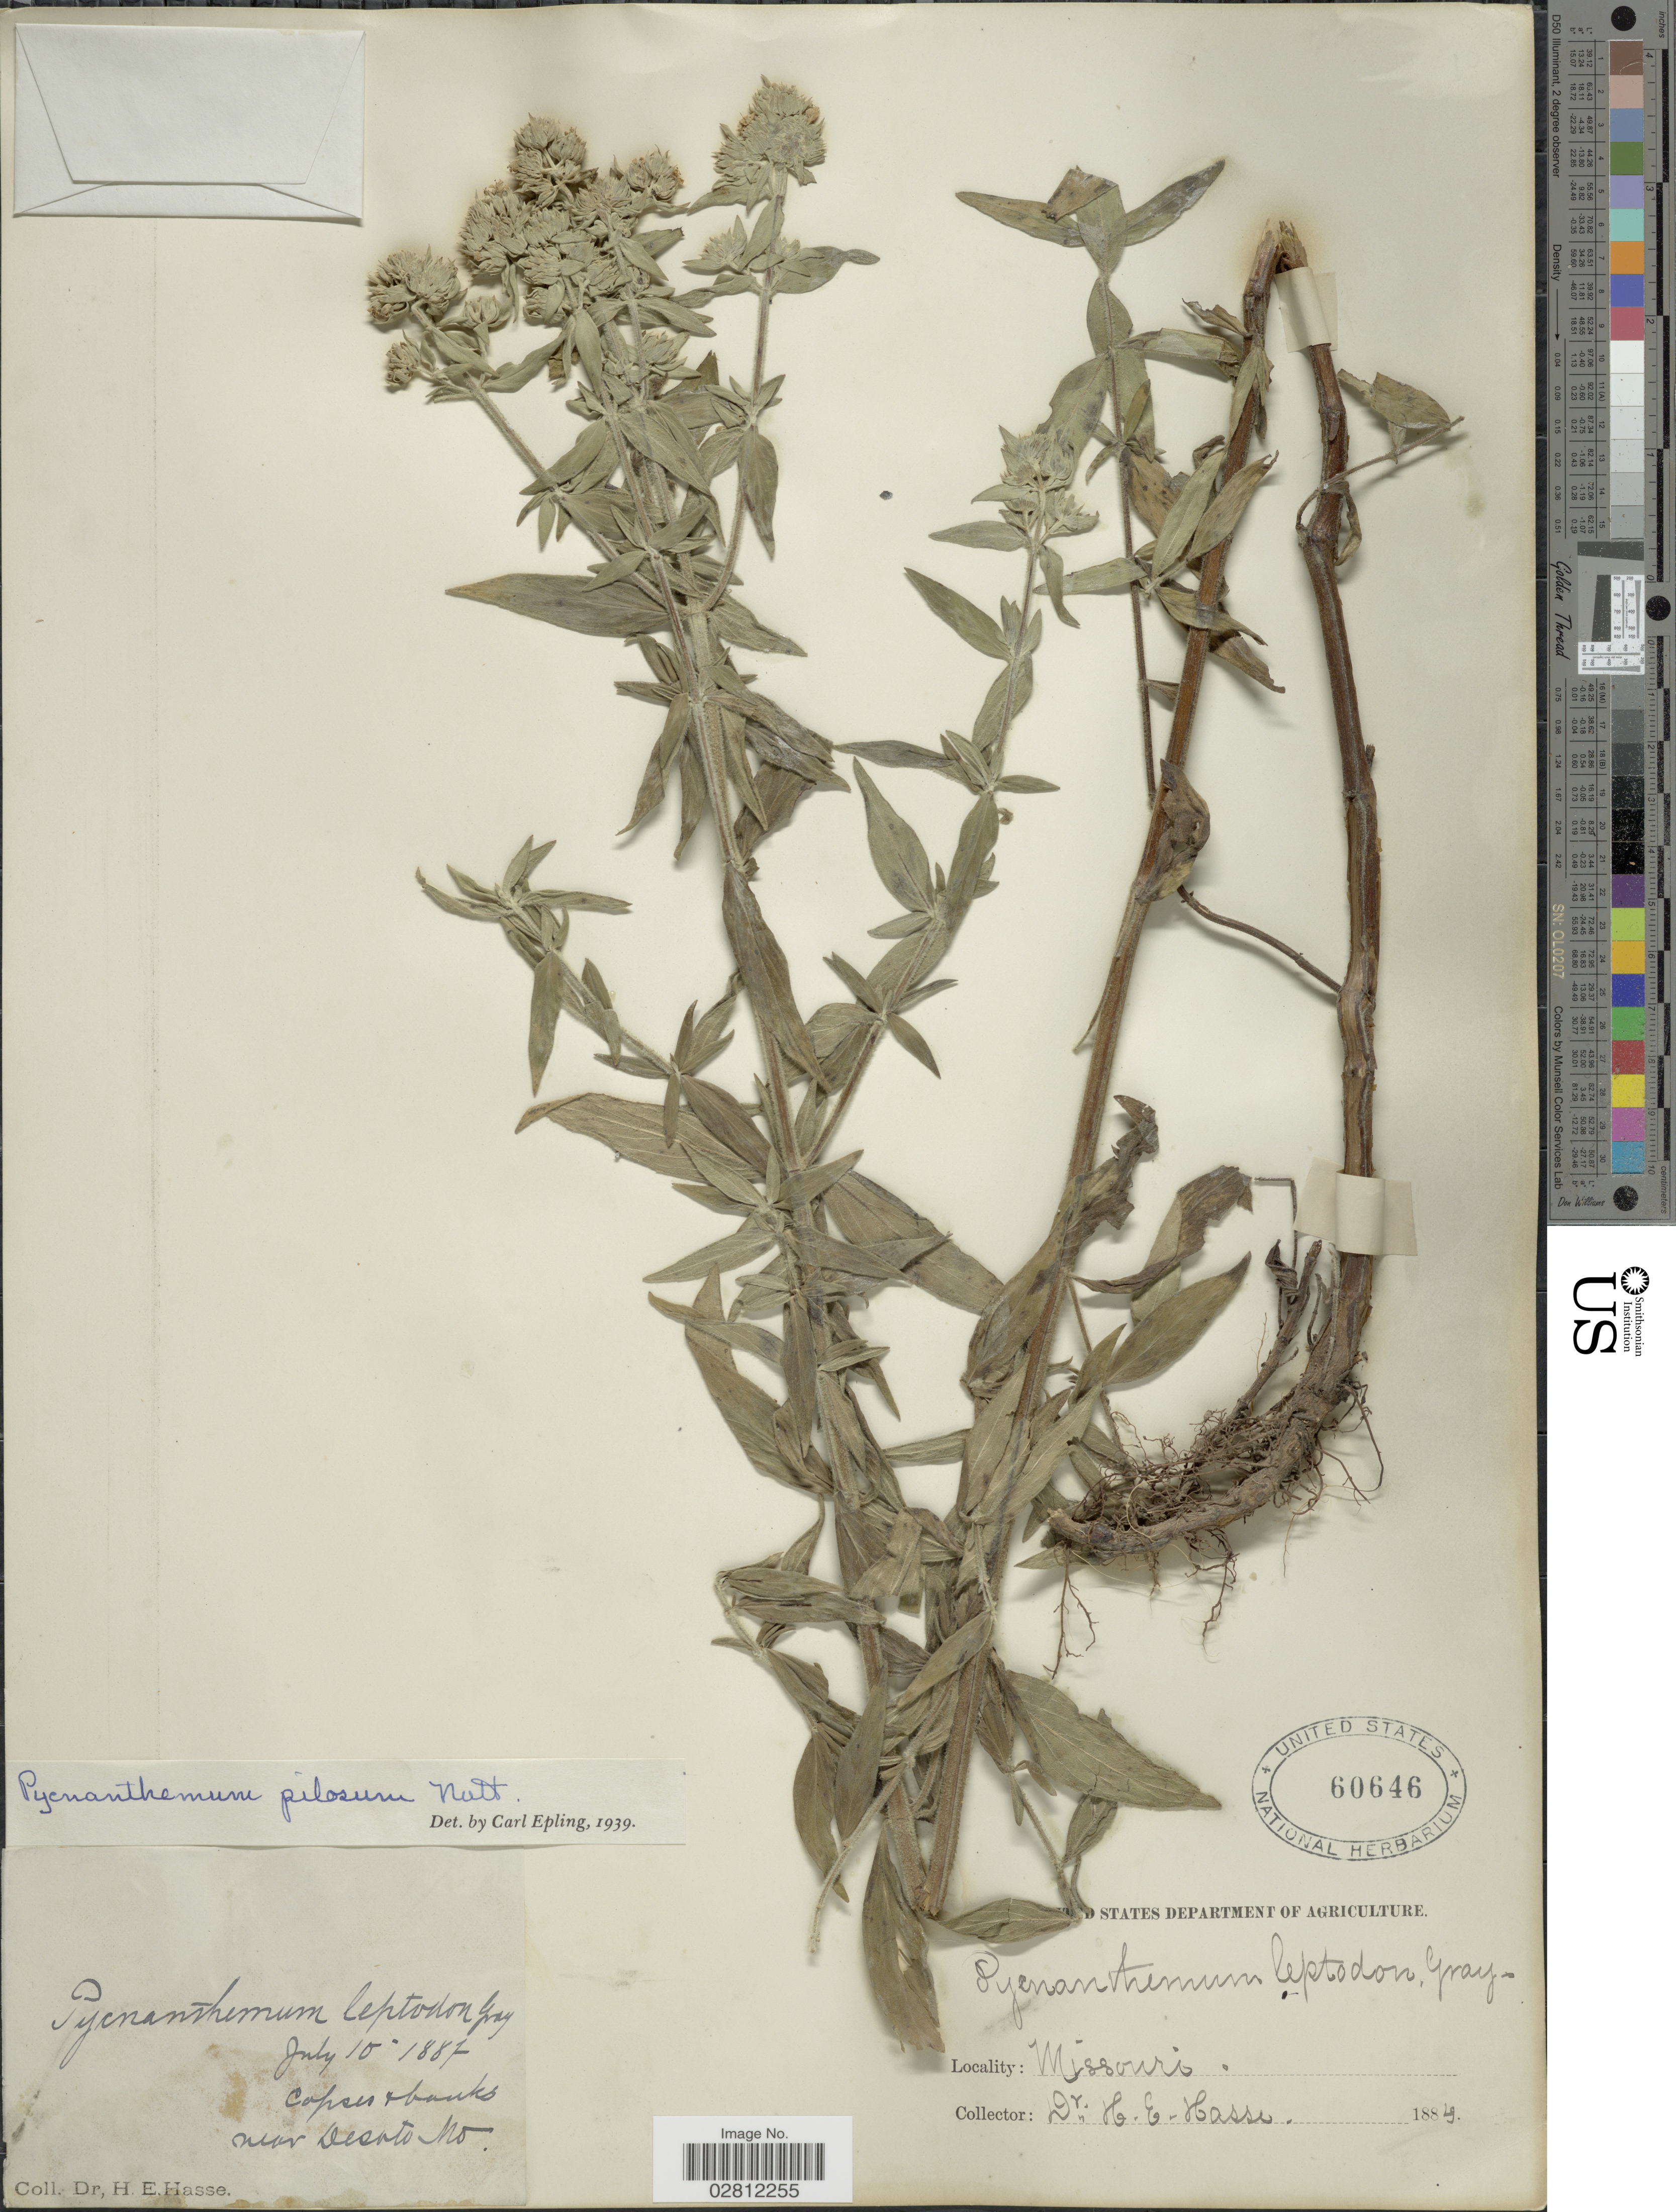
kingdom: Plantae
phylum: Tracheophyta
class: Magnoliopsida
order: Lamiales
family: Lamiaceae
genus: Pycnanthemum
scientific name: Pycnanthemum pilosum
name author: Nutt.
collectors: H. E. Hasse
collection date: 1887-07-10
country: United States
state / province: Missouri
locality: Near Desoto.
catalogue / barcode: US 60646